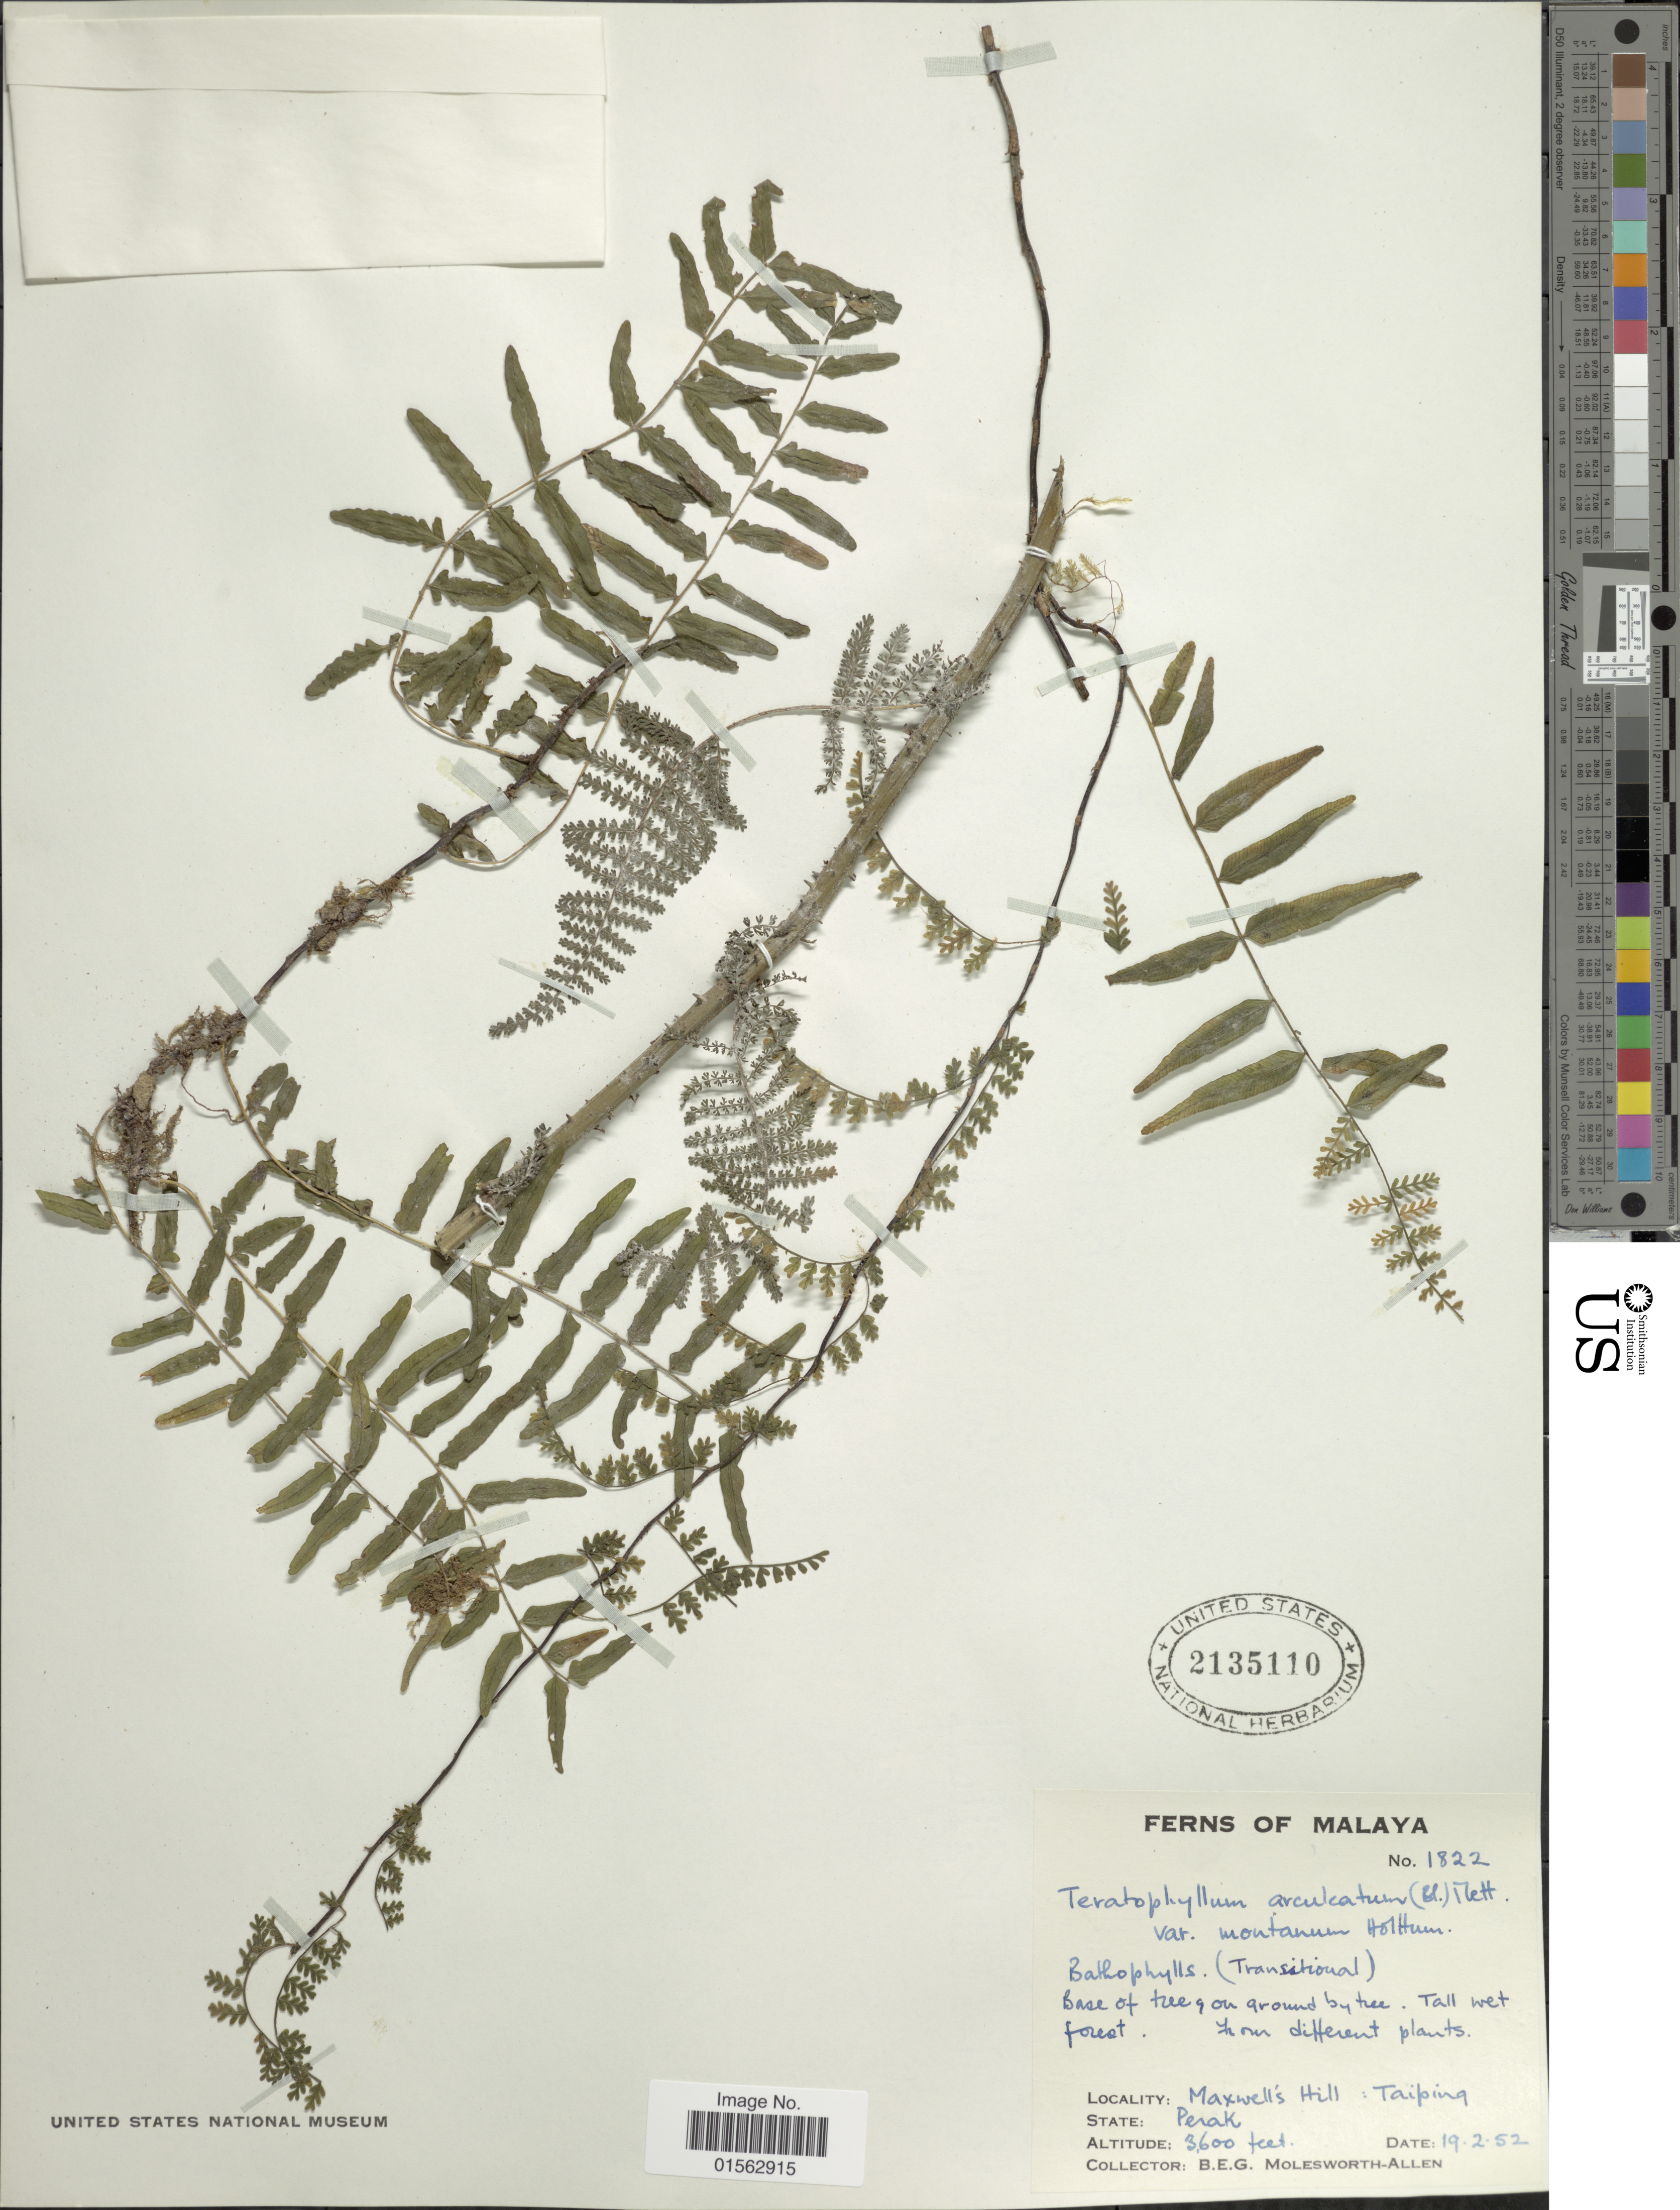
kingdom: Plantae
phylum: Tracheophyta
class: Polypodiopsida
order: Polypodiales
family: Dryopteridaceae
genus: Teratophyllum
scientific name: Teratophyllum aculeatum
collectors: B. E. G. Molesworth-Allen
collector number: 1822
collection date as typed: Transcribed d/m/y: 19/2/52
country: Malaysia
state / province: Perak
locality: Malaya, Maxwell's Hill: Taiping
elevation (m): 1097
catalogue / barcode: US 2135110